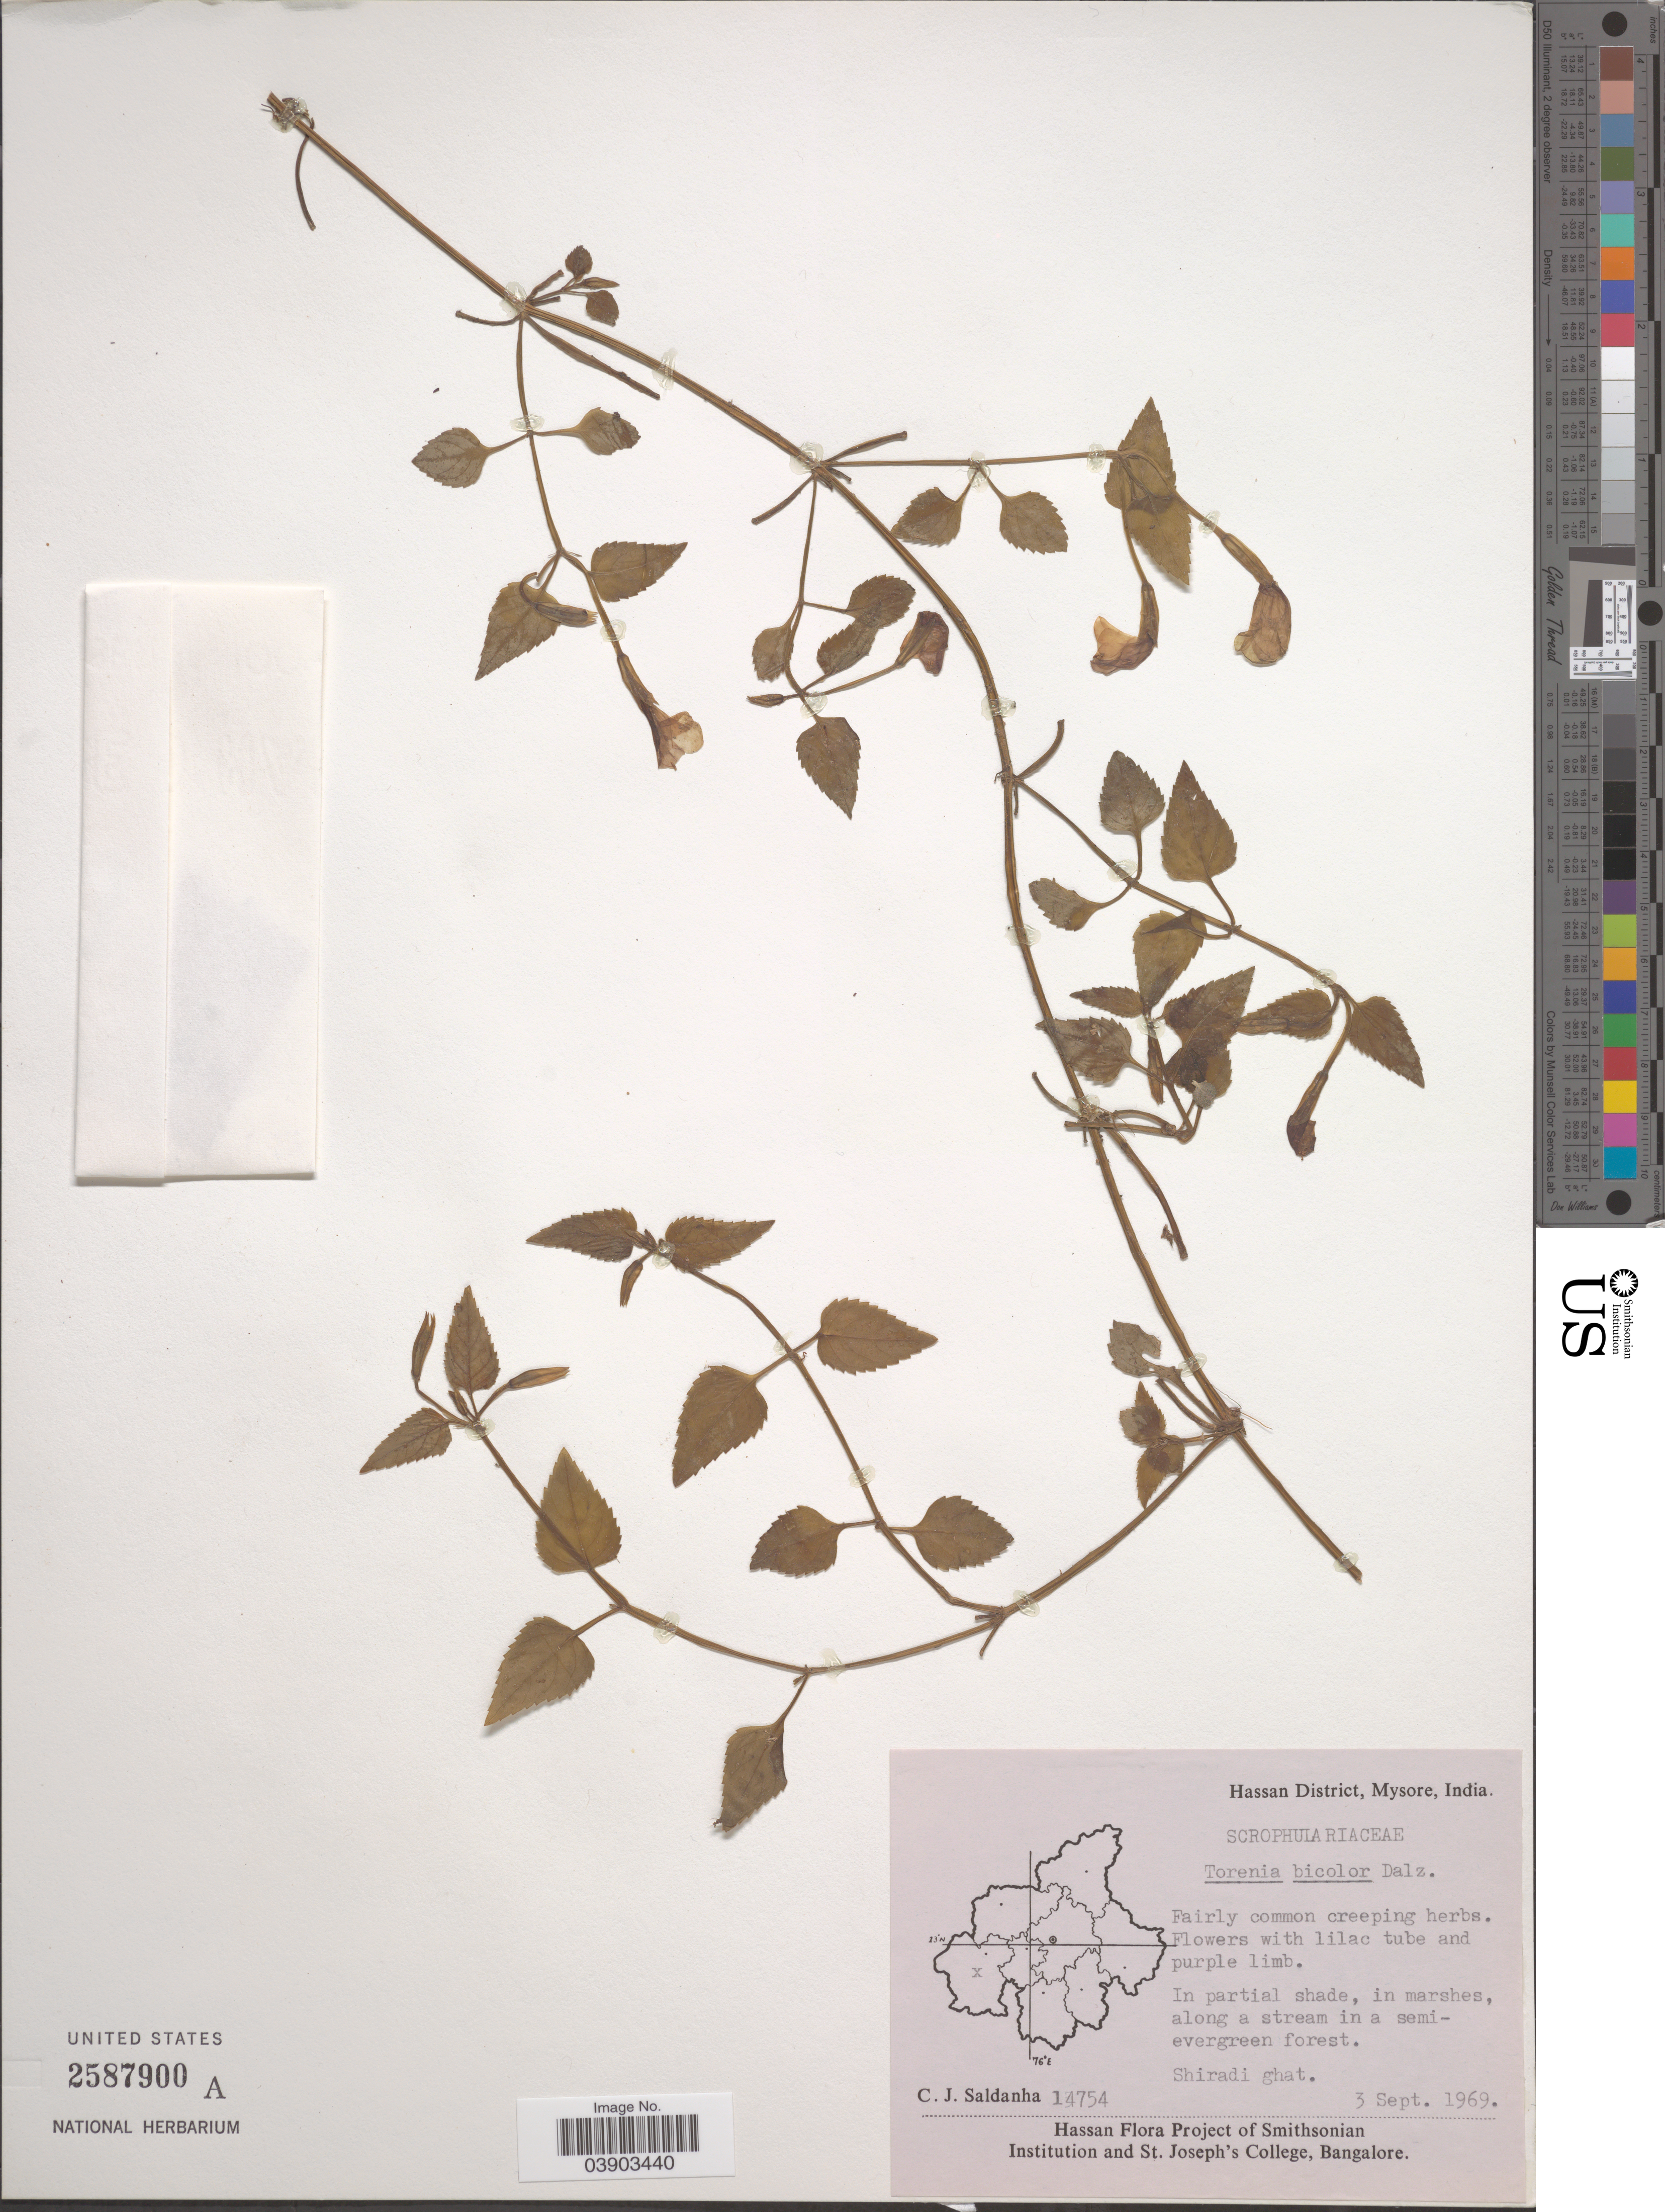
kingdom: Plantae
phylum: Tracheophyta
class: Magnoliopsida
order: Lamiales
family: Linderniaceae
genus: Torenia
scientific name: Torenia bicolor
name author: Dalzell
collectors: C. J. Saldanha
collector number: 14754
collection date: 1969-09-03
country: India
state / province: Karnataka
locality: Hassan District, Mysore. Shiradi ghat.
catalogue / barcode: US 2587900A